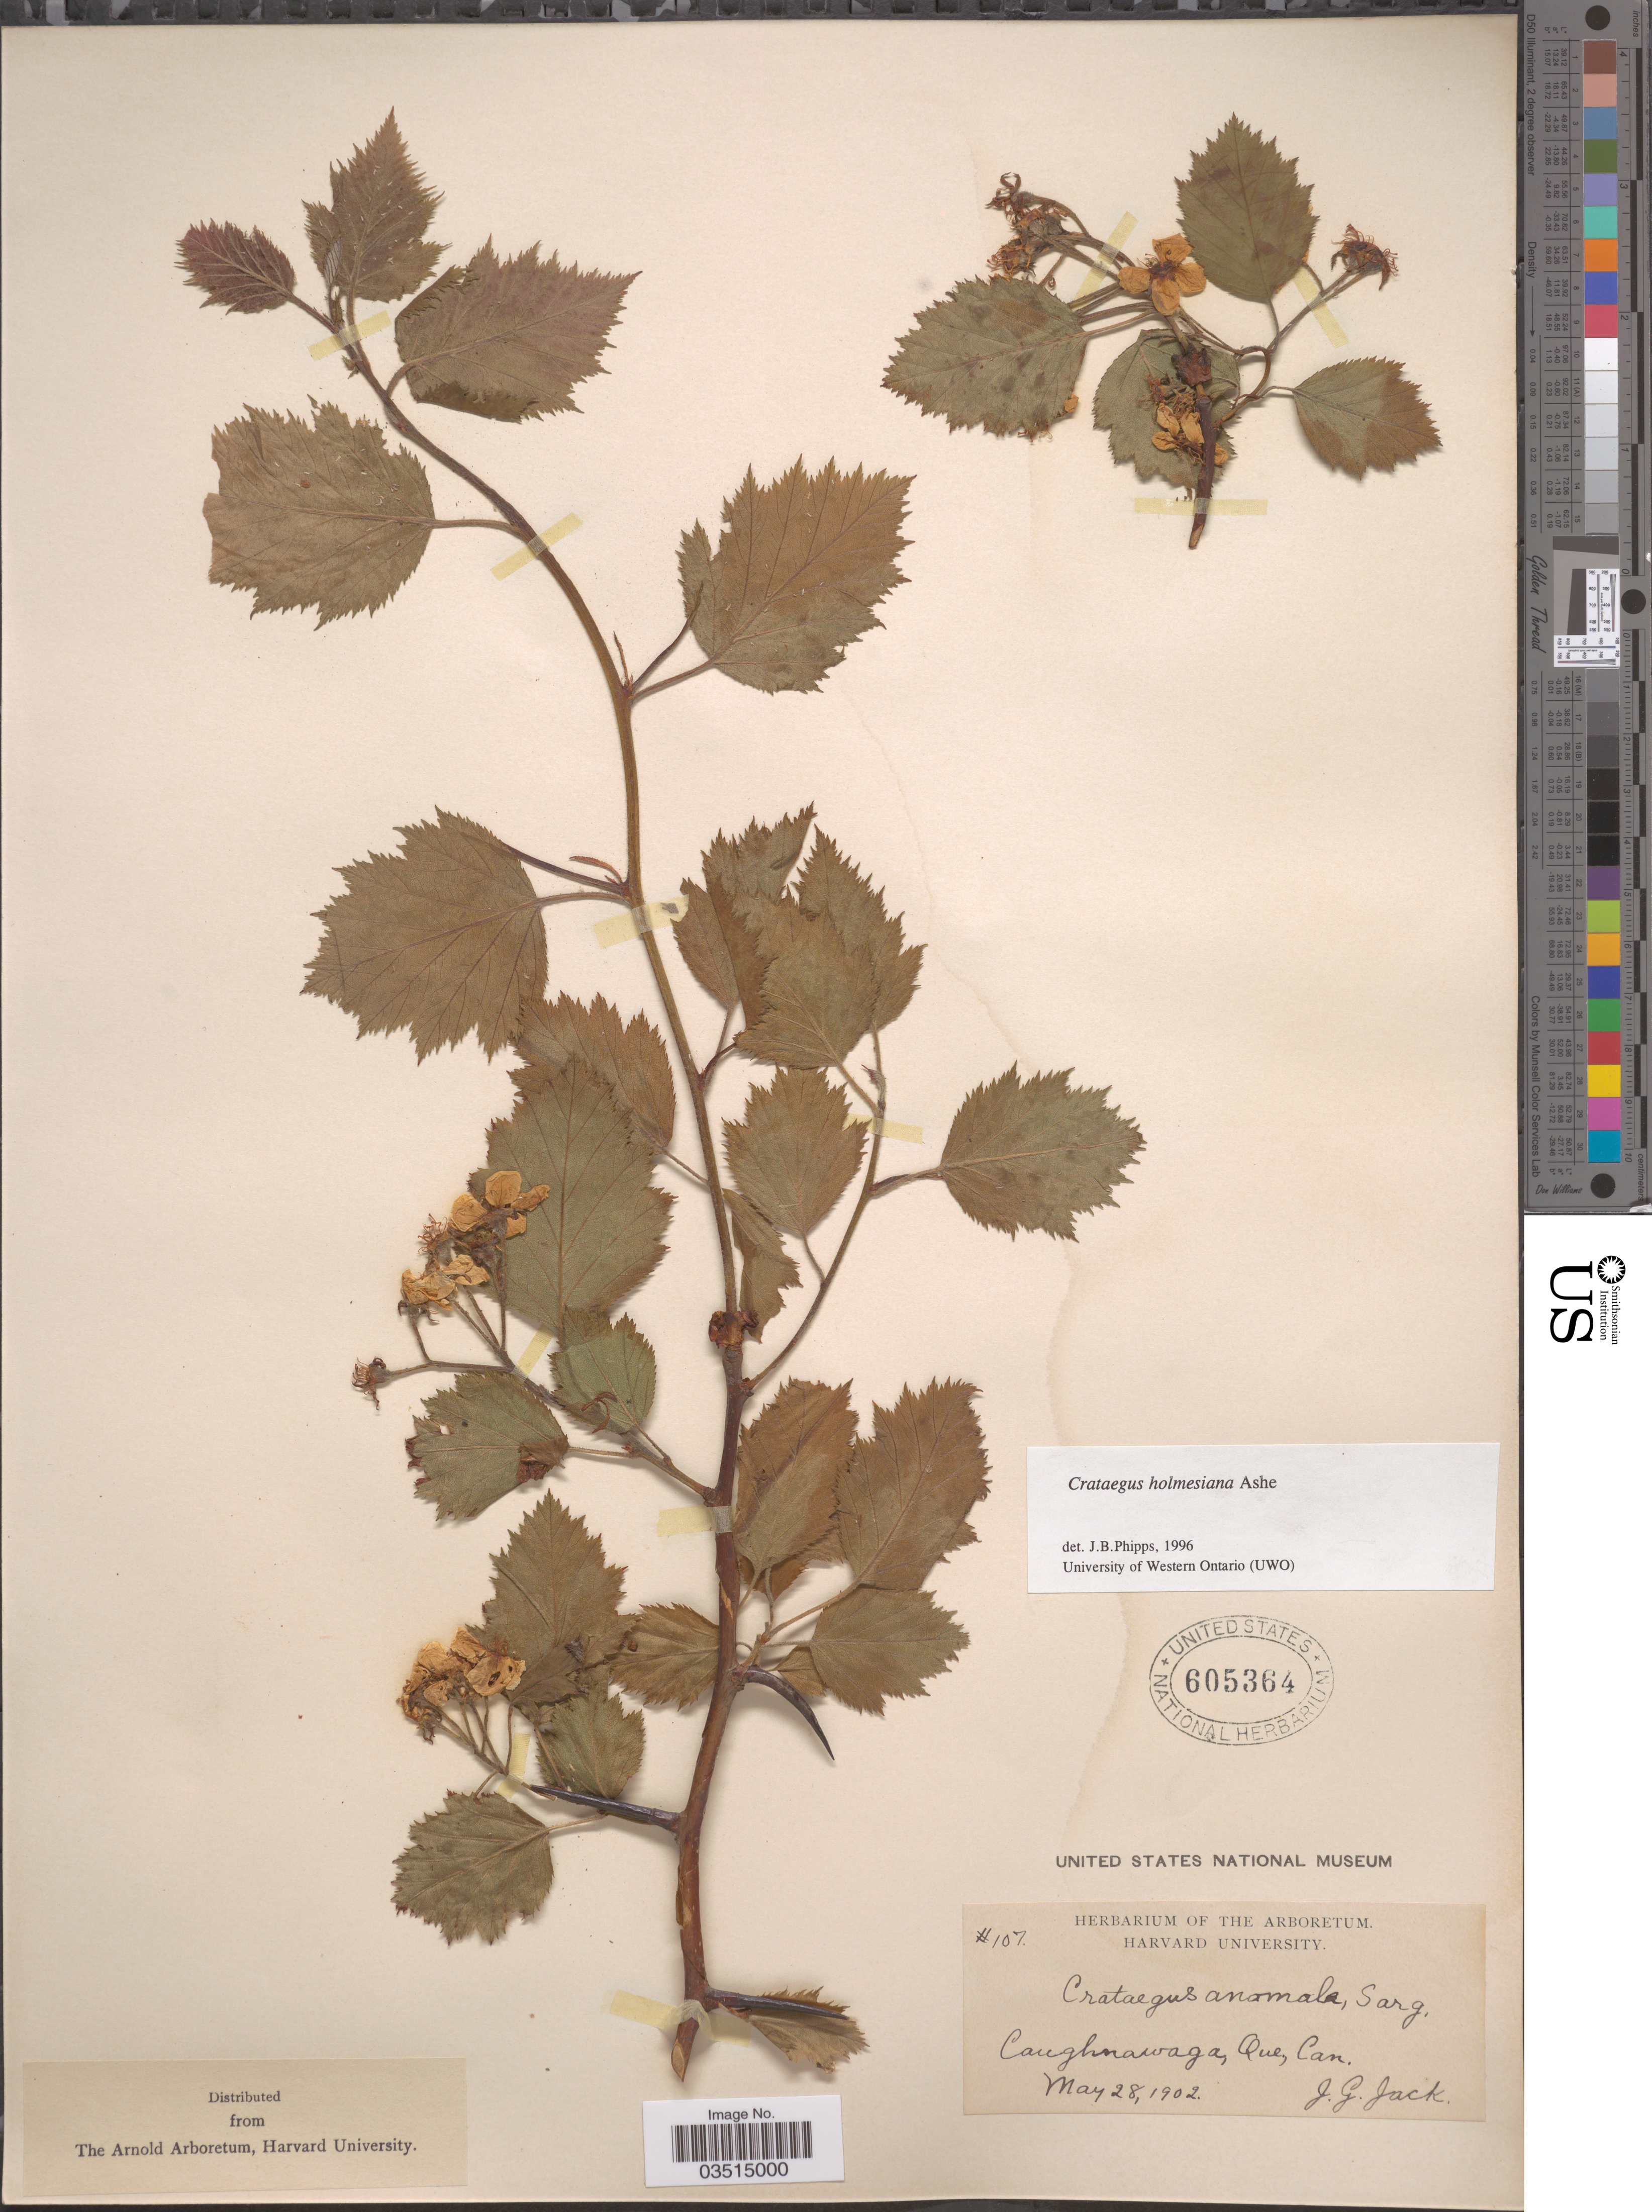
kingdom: Plantae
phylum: Tracheophyta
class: Magnoliopsida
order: Rosales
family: Rosaceae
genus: Crataegus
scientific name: Crataegus holmesiana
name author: Ashe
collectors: J. G. Jack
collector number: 107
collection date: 1902-05-28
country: Canada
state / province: Quebec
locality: Caughnawaga.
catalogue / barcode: US 605364